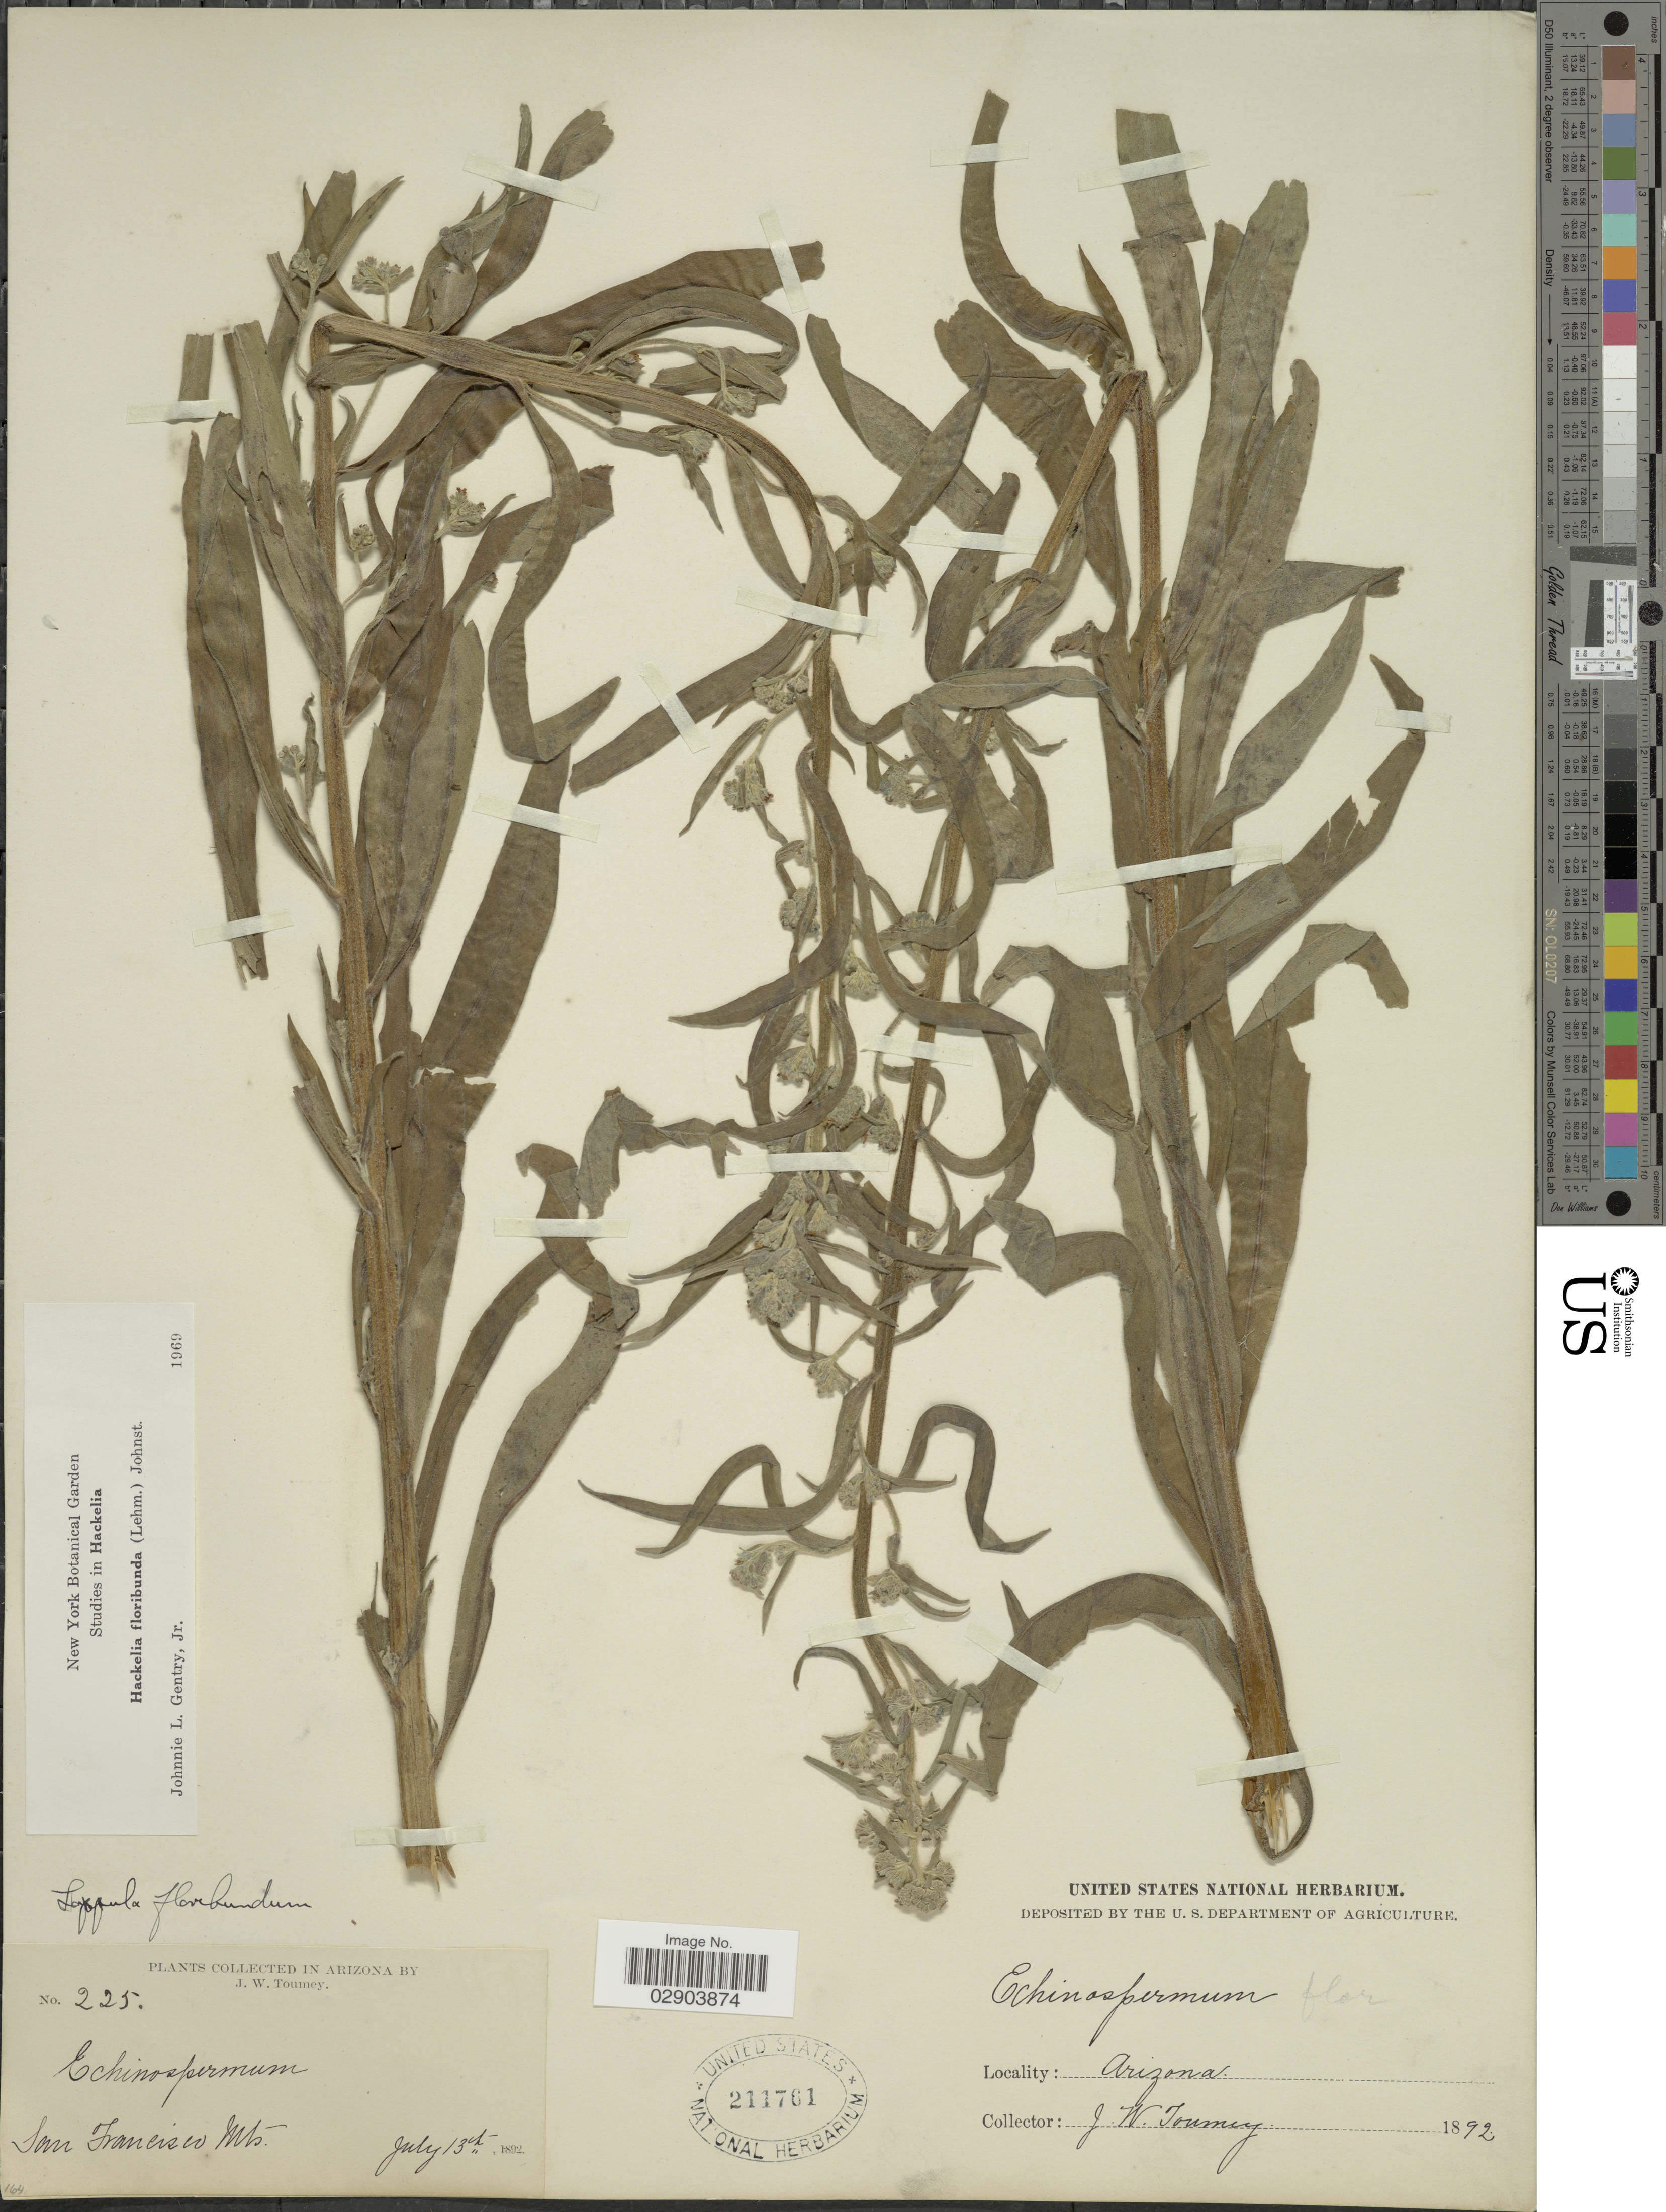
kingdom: Plantae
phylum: Tracheophyta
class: Magnoliopsida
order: Boraginales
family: Boraginaceae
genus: Hackelia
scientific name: Hackelia floribunda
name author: (Lehm.) I.M. Johnst.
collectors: J. Tourney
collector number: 225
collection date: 1892-07-13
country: United States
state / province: Arizona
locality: Arizona Bay, San Francisco Mts.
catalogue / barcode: US 211761